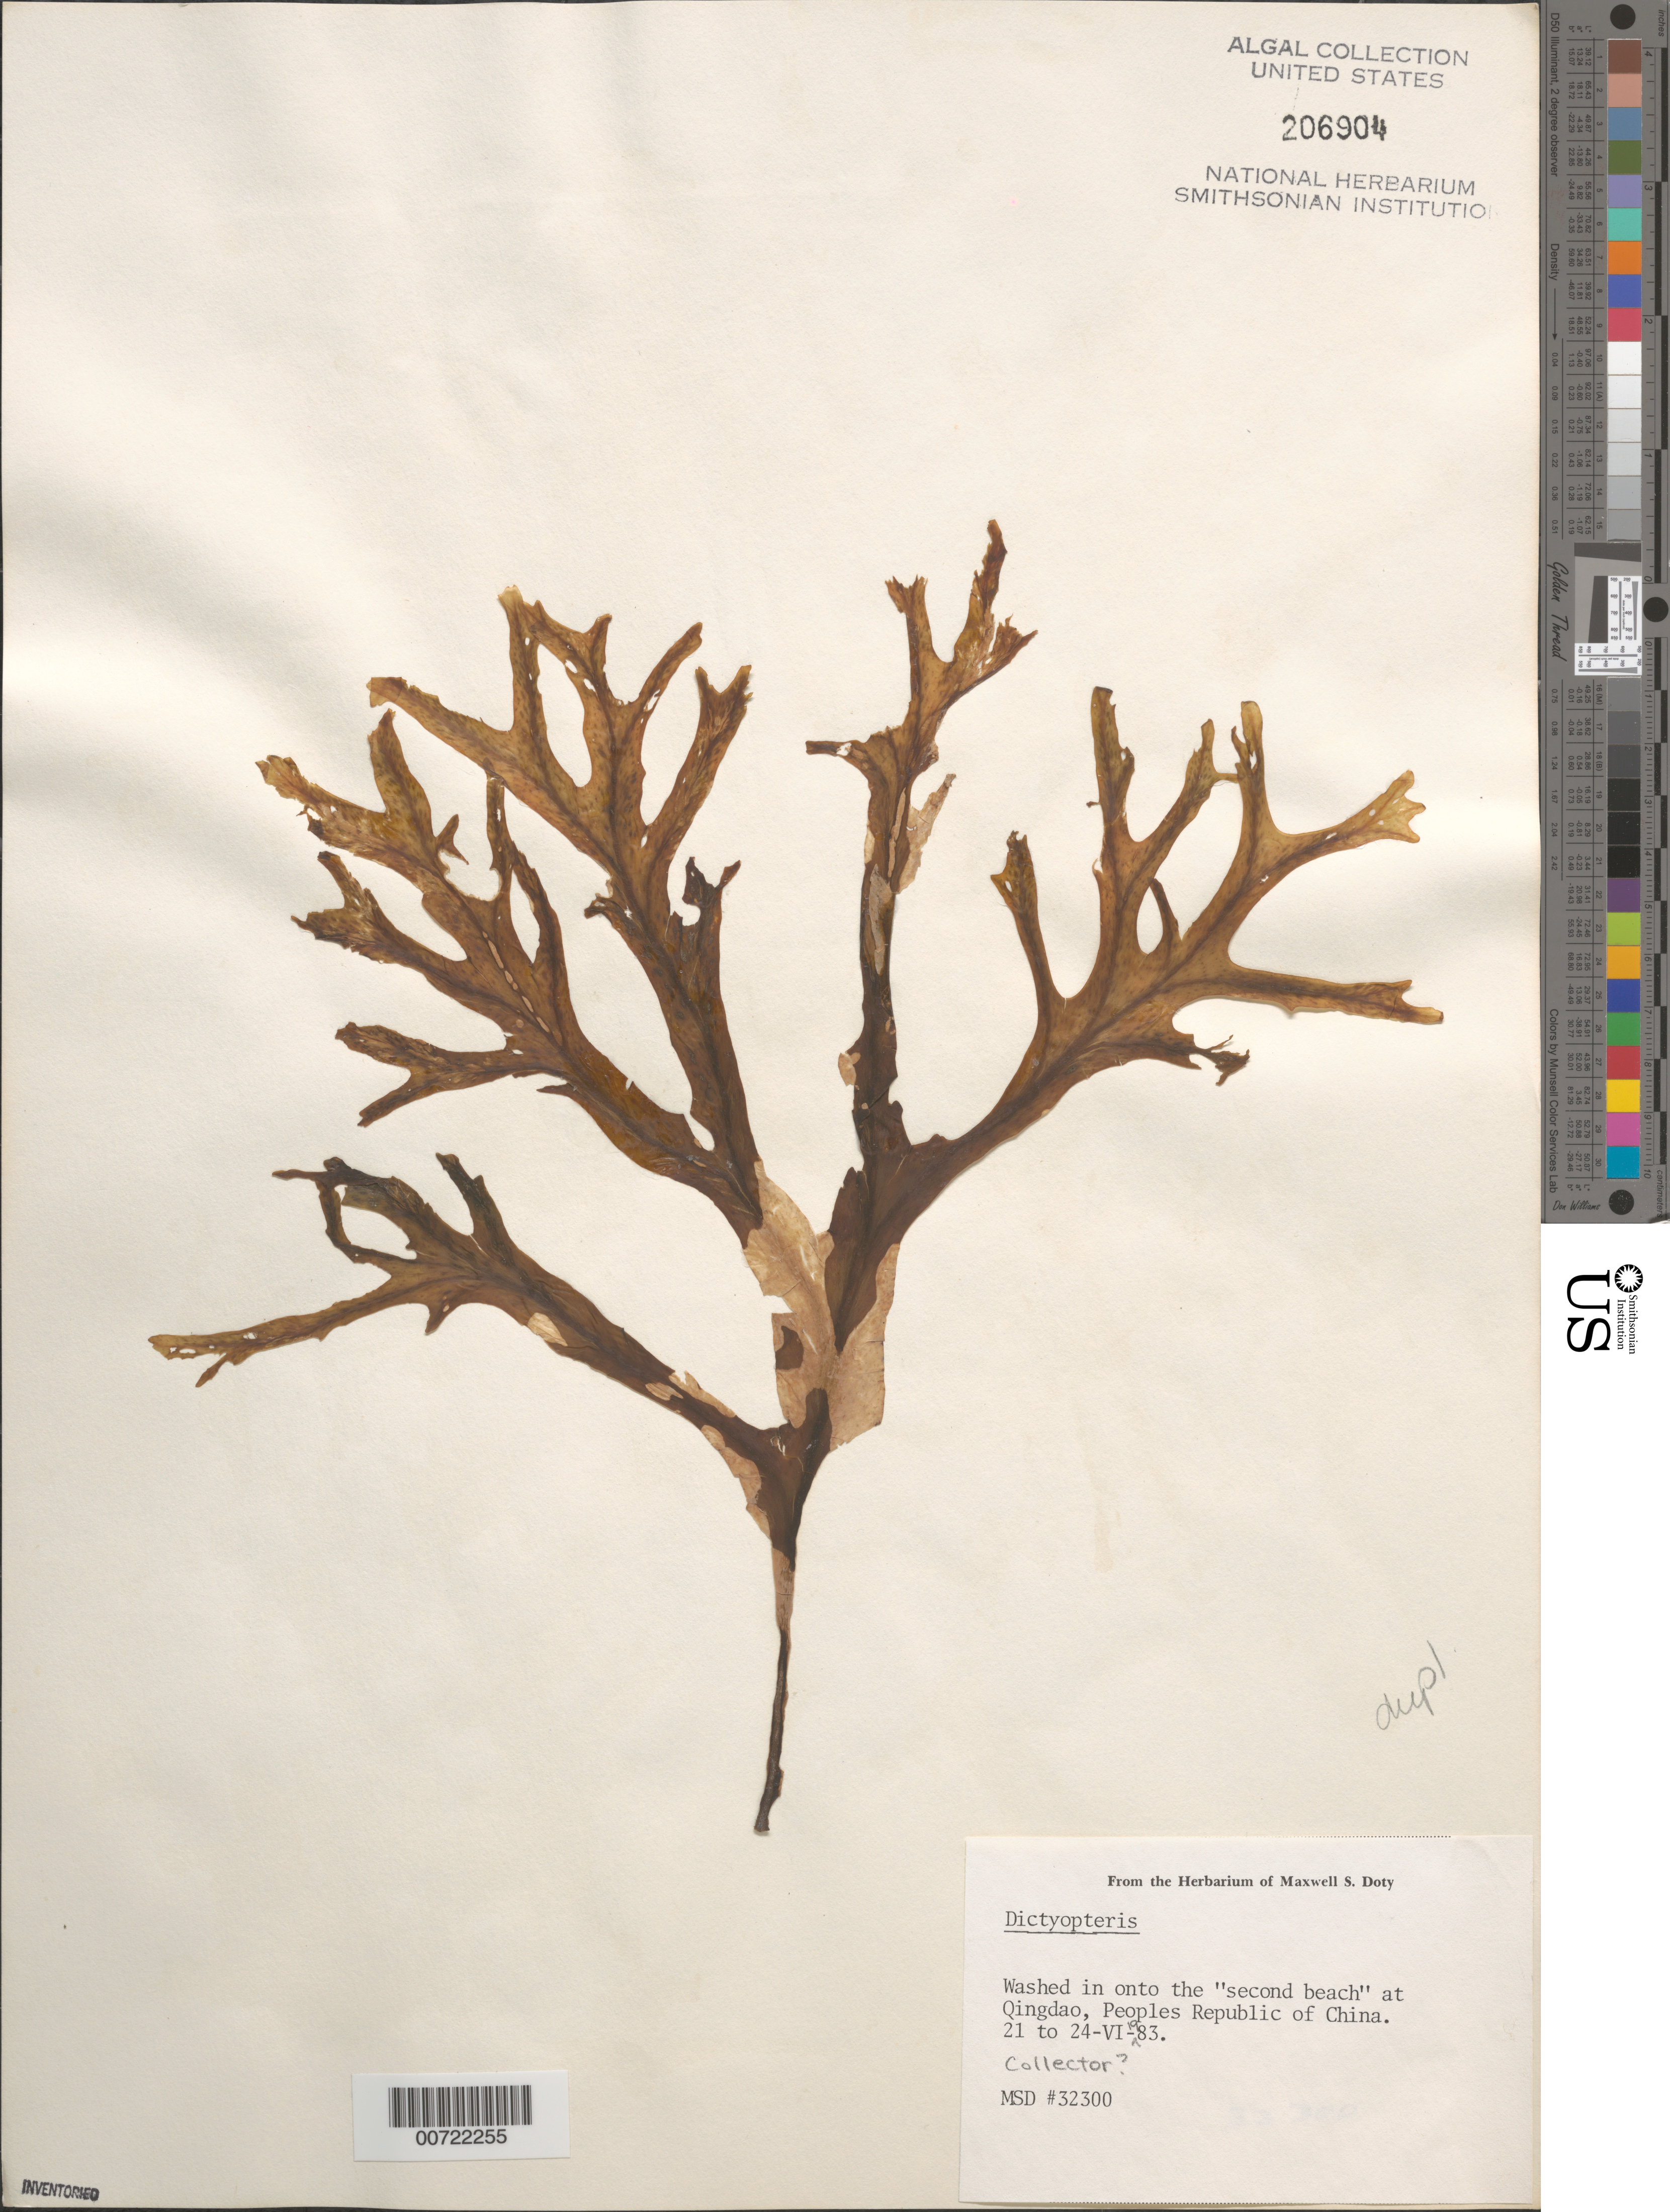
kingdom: Chromista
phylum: Ochrophyta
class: Phaeophyceae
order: Dictyotales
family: Dictyotaceae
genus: Dictyopteris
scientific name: Dictyopteris sp.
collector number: MSD32300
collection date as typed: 21 Jun 1983 to 24 Jun 1983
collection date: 1983-06-21/1983-06-24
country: China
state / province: Shandong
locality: Qingdao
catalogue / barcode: US 206904